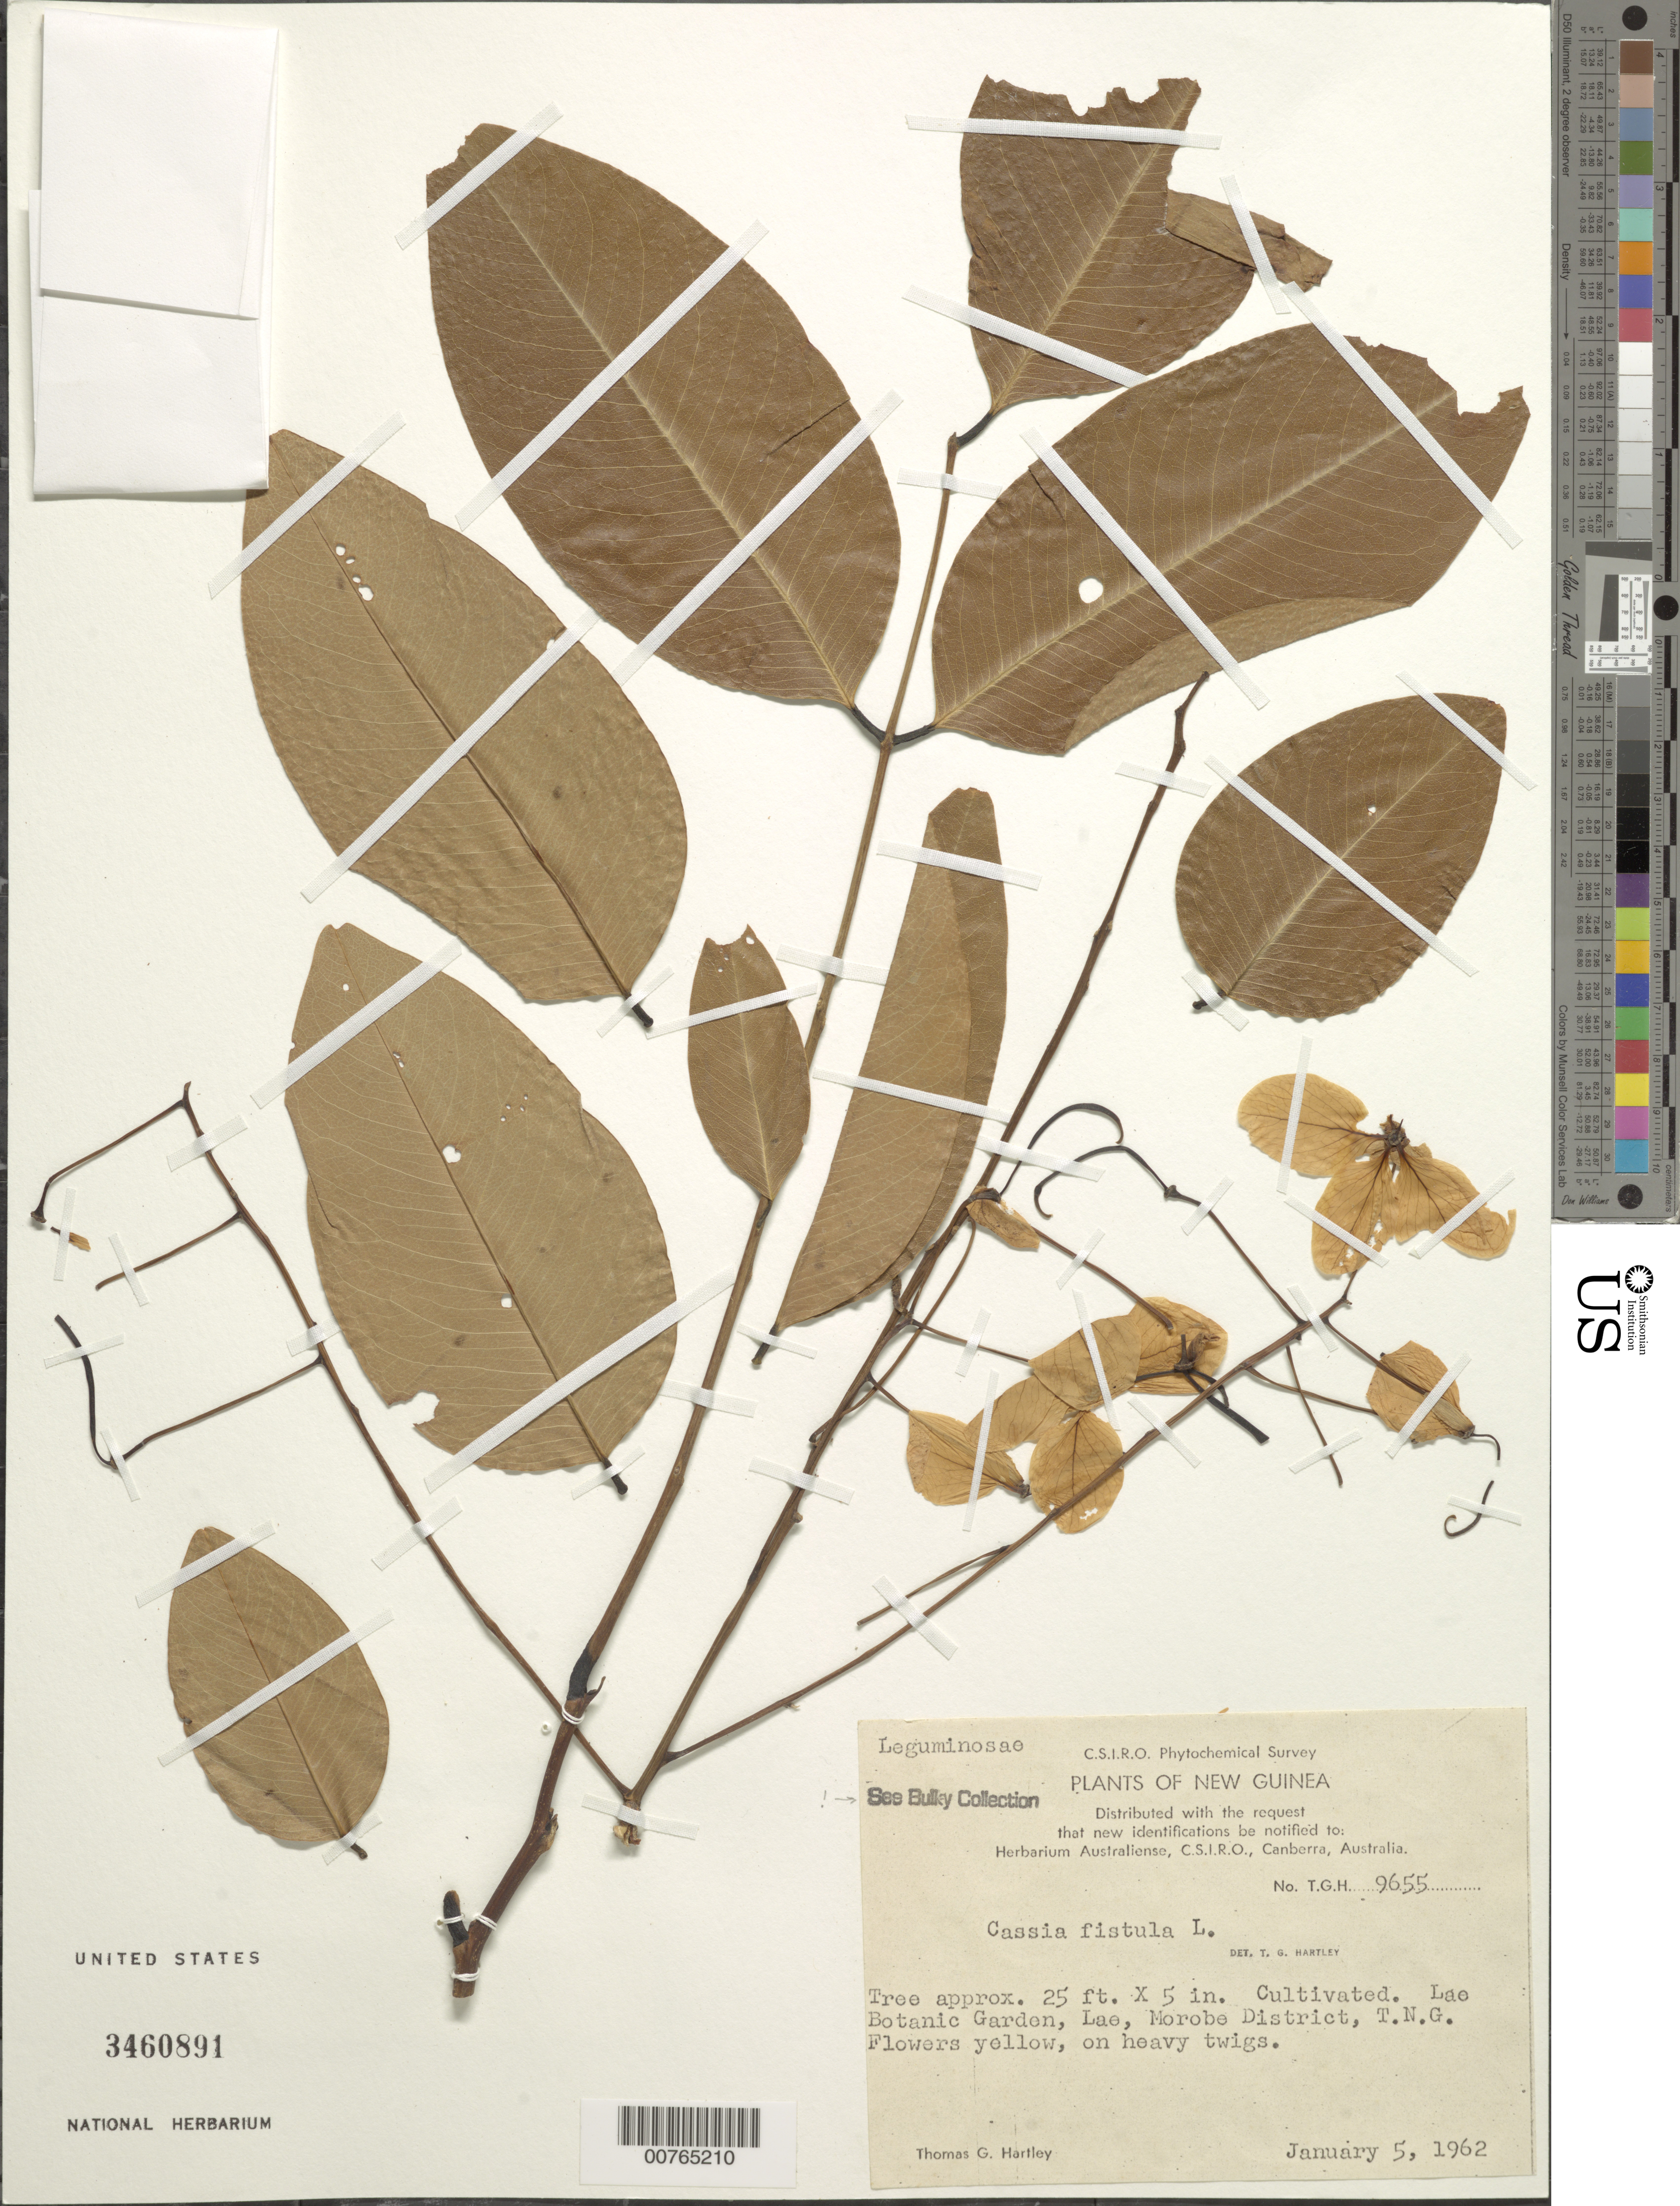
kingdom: Plantae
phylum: Tracheophyta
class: Magnoliopsida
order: Fabales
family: Fabaceae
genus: Cassia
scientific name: Cassia fistula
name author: L.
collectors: T. G. Hartley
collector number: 9655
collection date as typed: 05 Jan 1962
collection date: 1962-01-05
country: Papua New Guinea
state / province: Morobe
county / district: Morobe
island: New Guinea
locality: Lae Botanic Garden, Lae.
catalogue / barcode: US 3460891